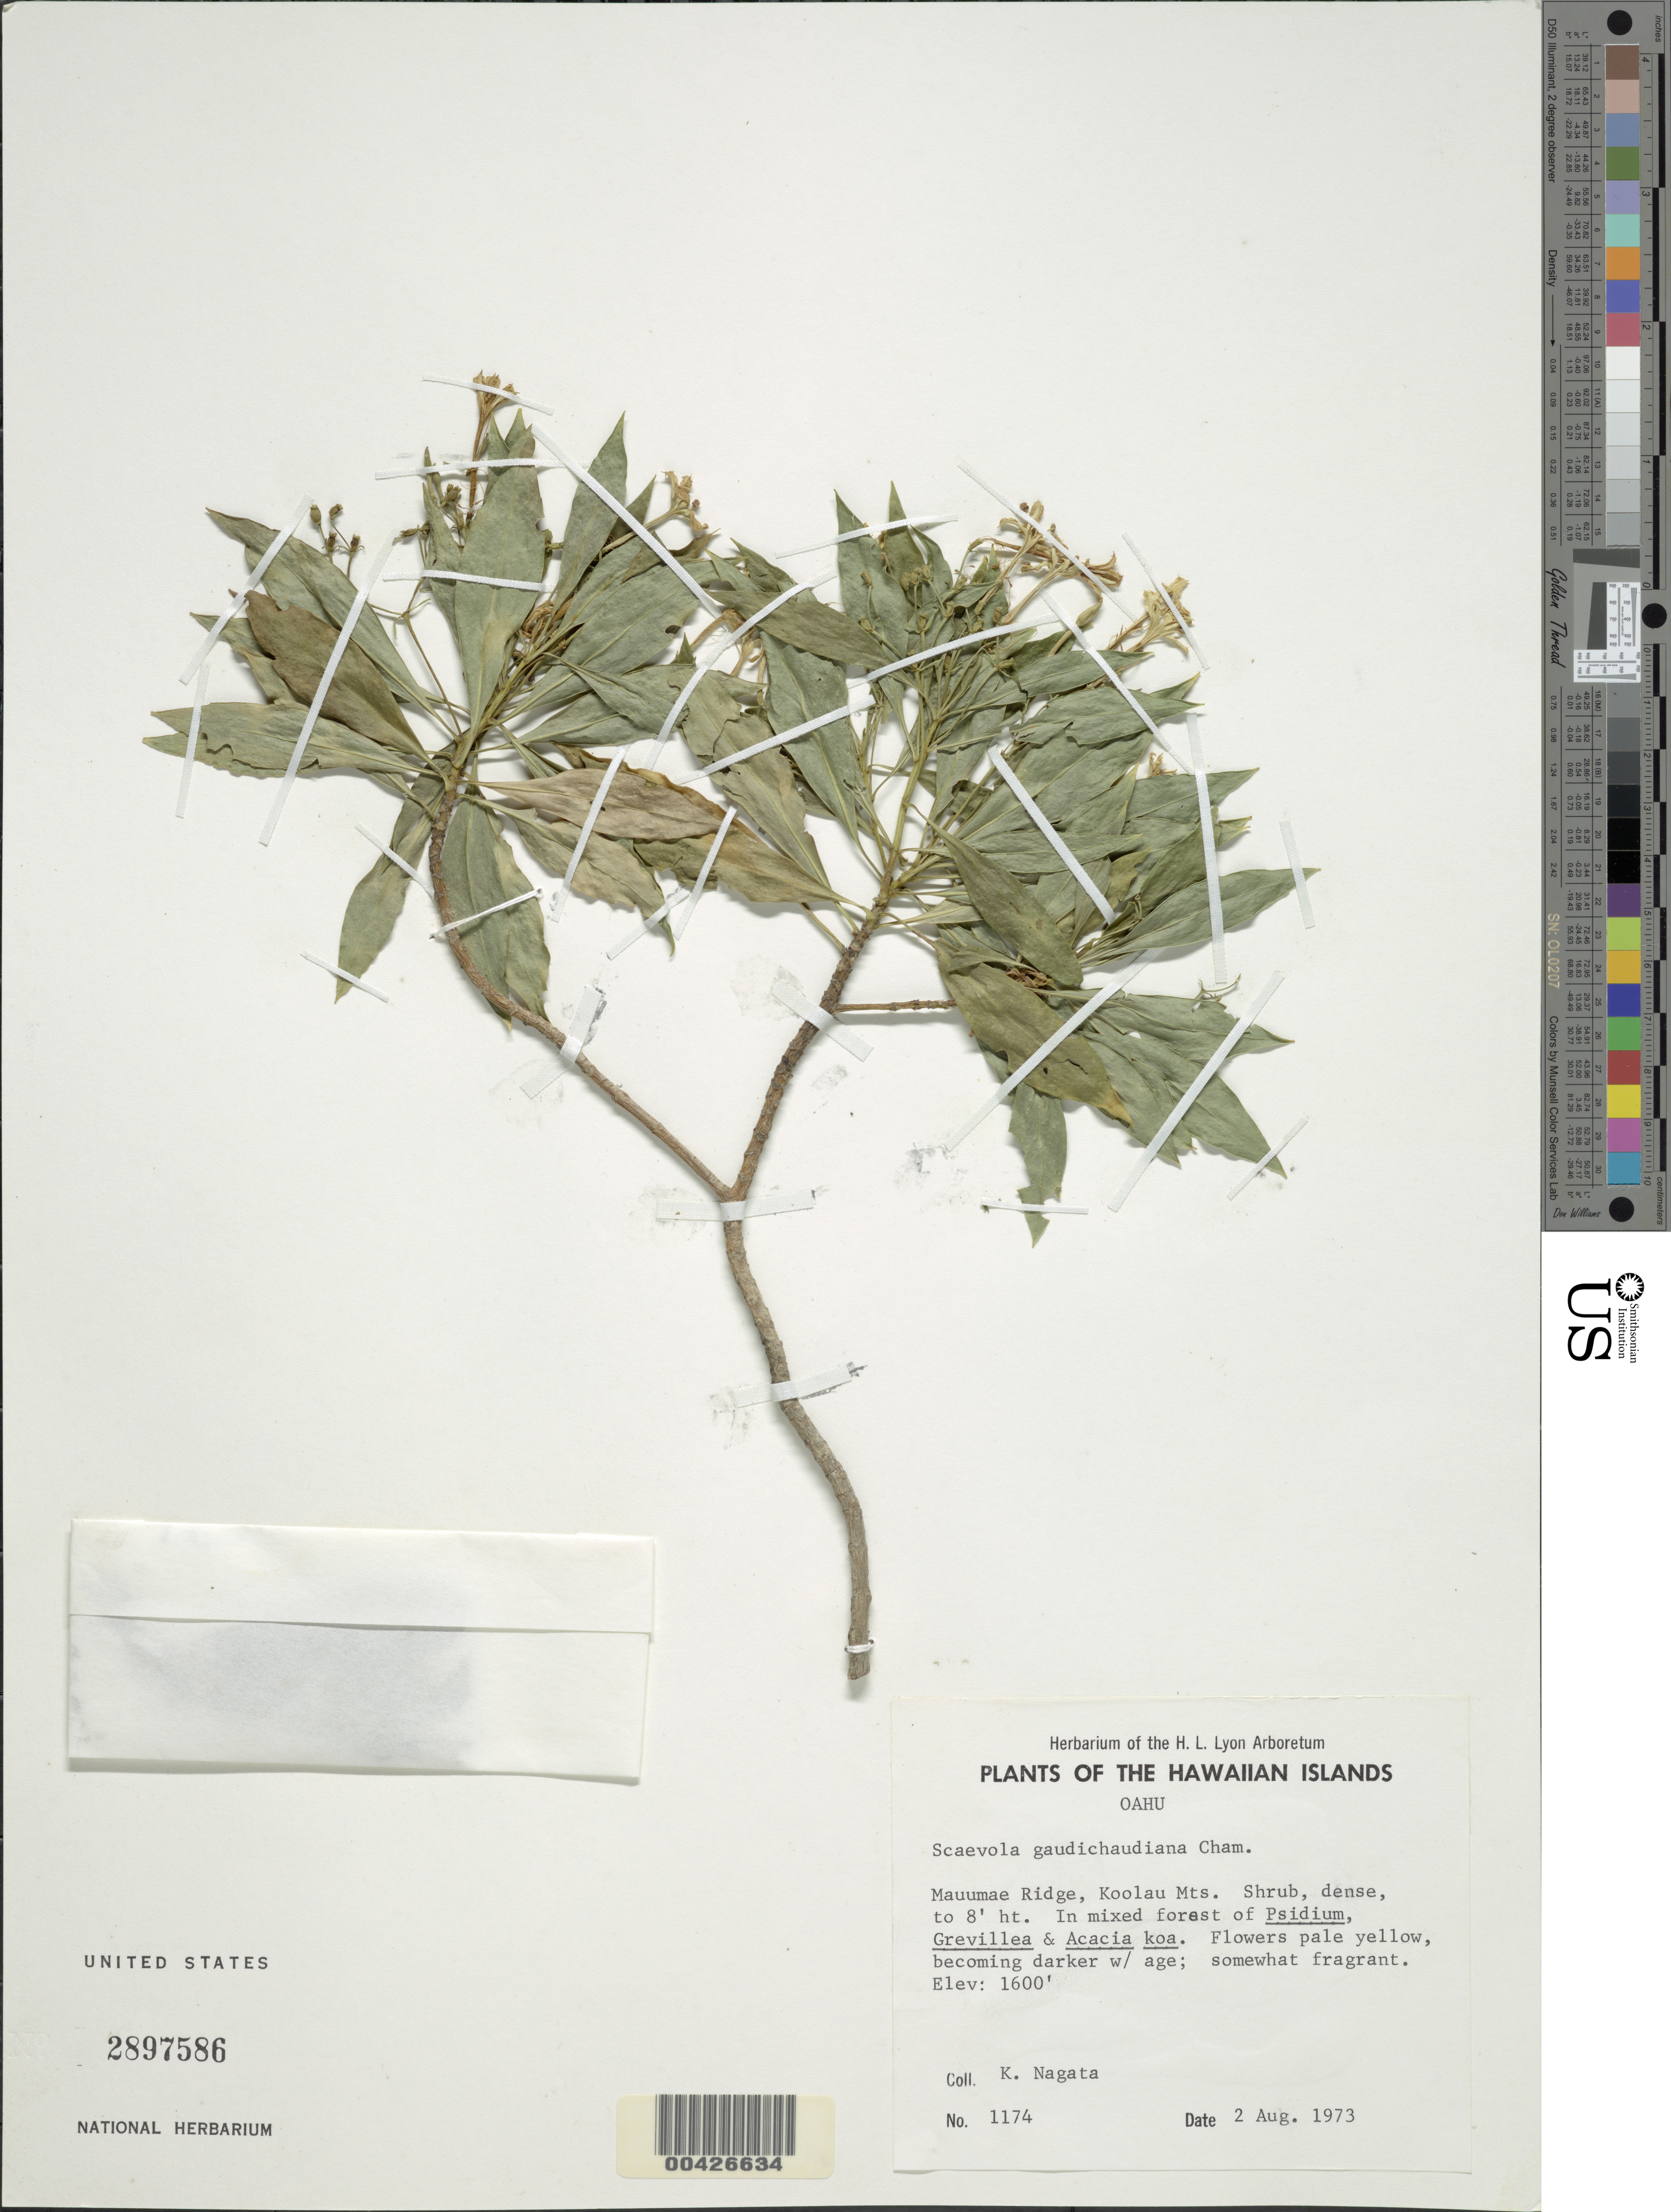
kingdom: Plantae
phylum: Tracheophyta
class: Magnoliopsida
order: Asterales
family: Goodeniaceae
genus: Scaevola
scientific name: Scaevola gaudichaudiana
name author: Cham.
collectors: K. Nagata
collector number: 1174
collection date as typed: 2 Aug 1973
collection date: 1973-08-02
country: United States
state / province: Hawaii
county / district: Honolulu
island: Oahu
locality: Mauumae Ridge, Koolau Mts.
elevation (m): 488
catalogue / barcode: US 2897586